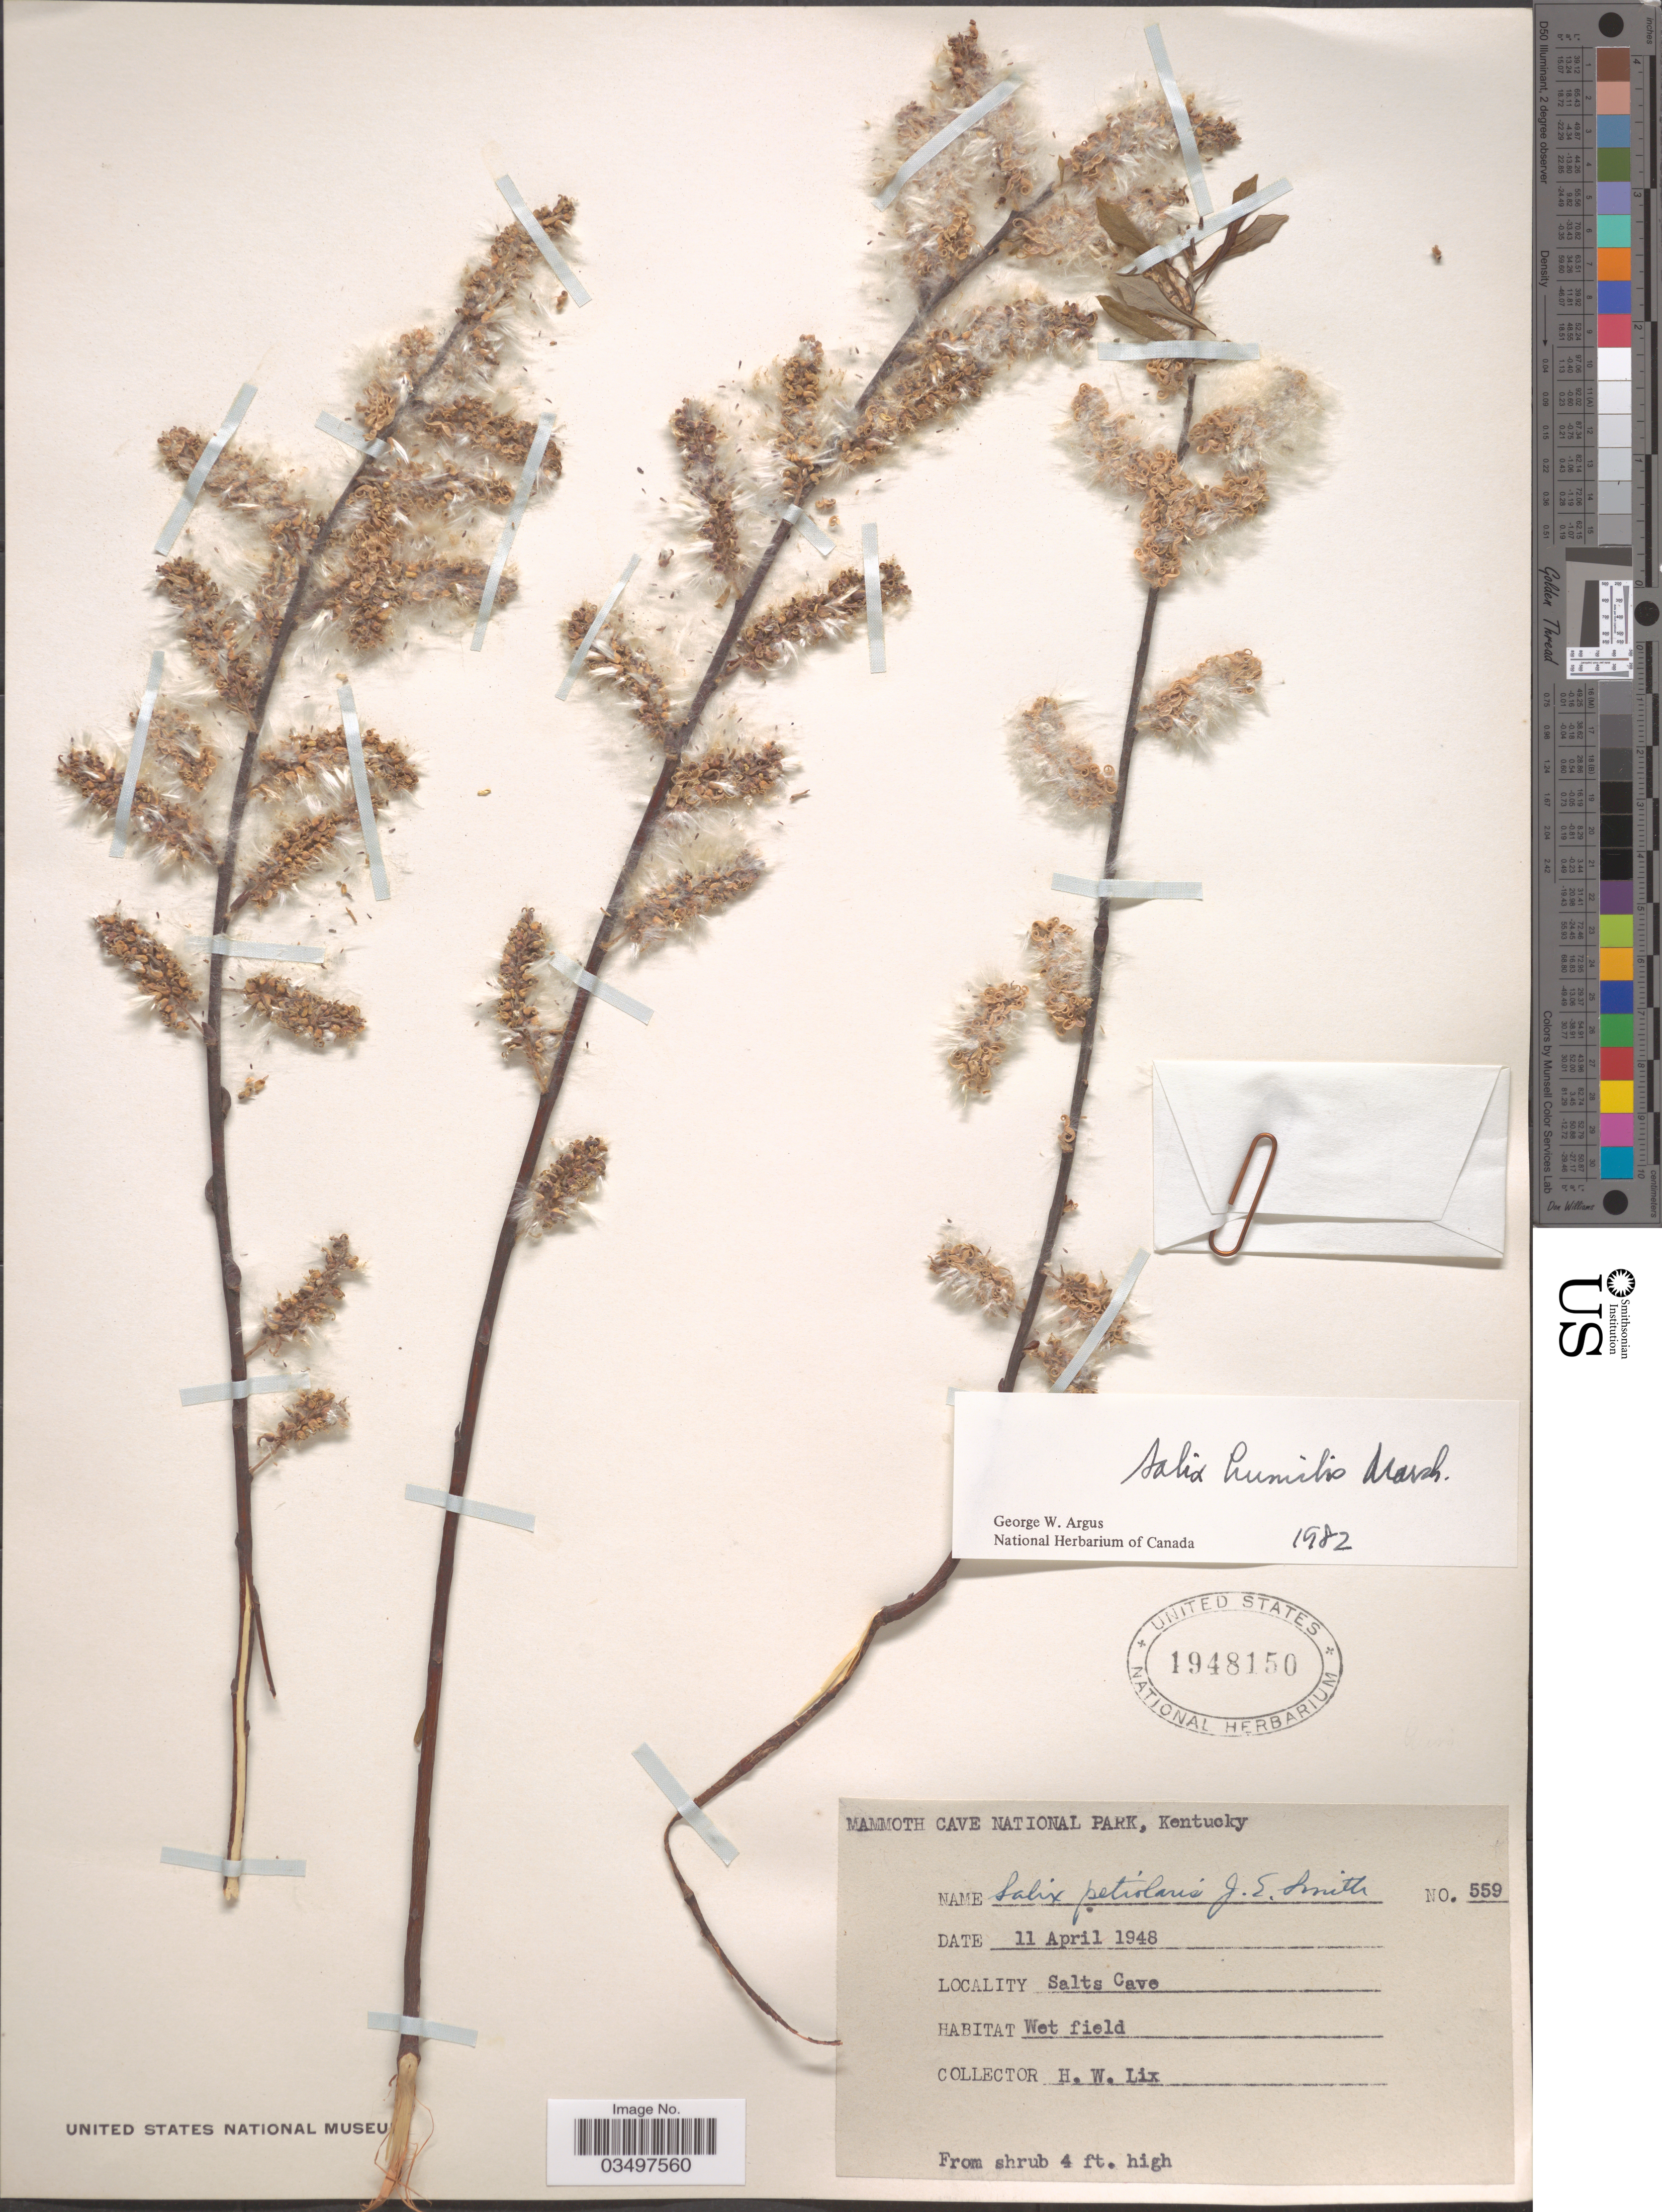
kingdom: Plantae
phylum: Tracheophyta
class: Magnoliopsida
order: Malpighiales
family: Salicaceae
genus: Salix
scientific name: Salix humilis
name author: Marshall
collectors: H. W. Lix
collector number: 559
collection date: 1948-04-11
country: United States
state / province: Kentucky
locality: Mammoth Cave National Park, Salts Cave.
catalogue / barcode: US 1948150